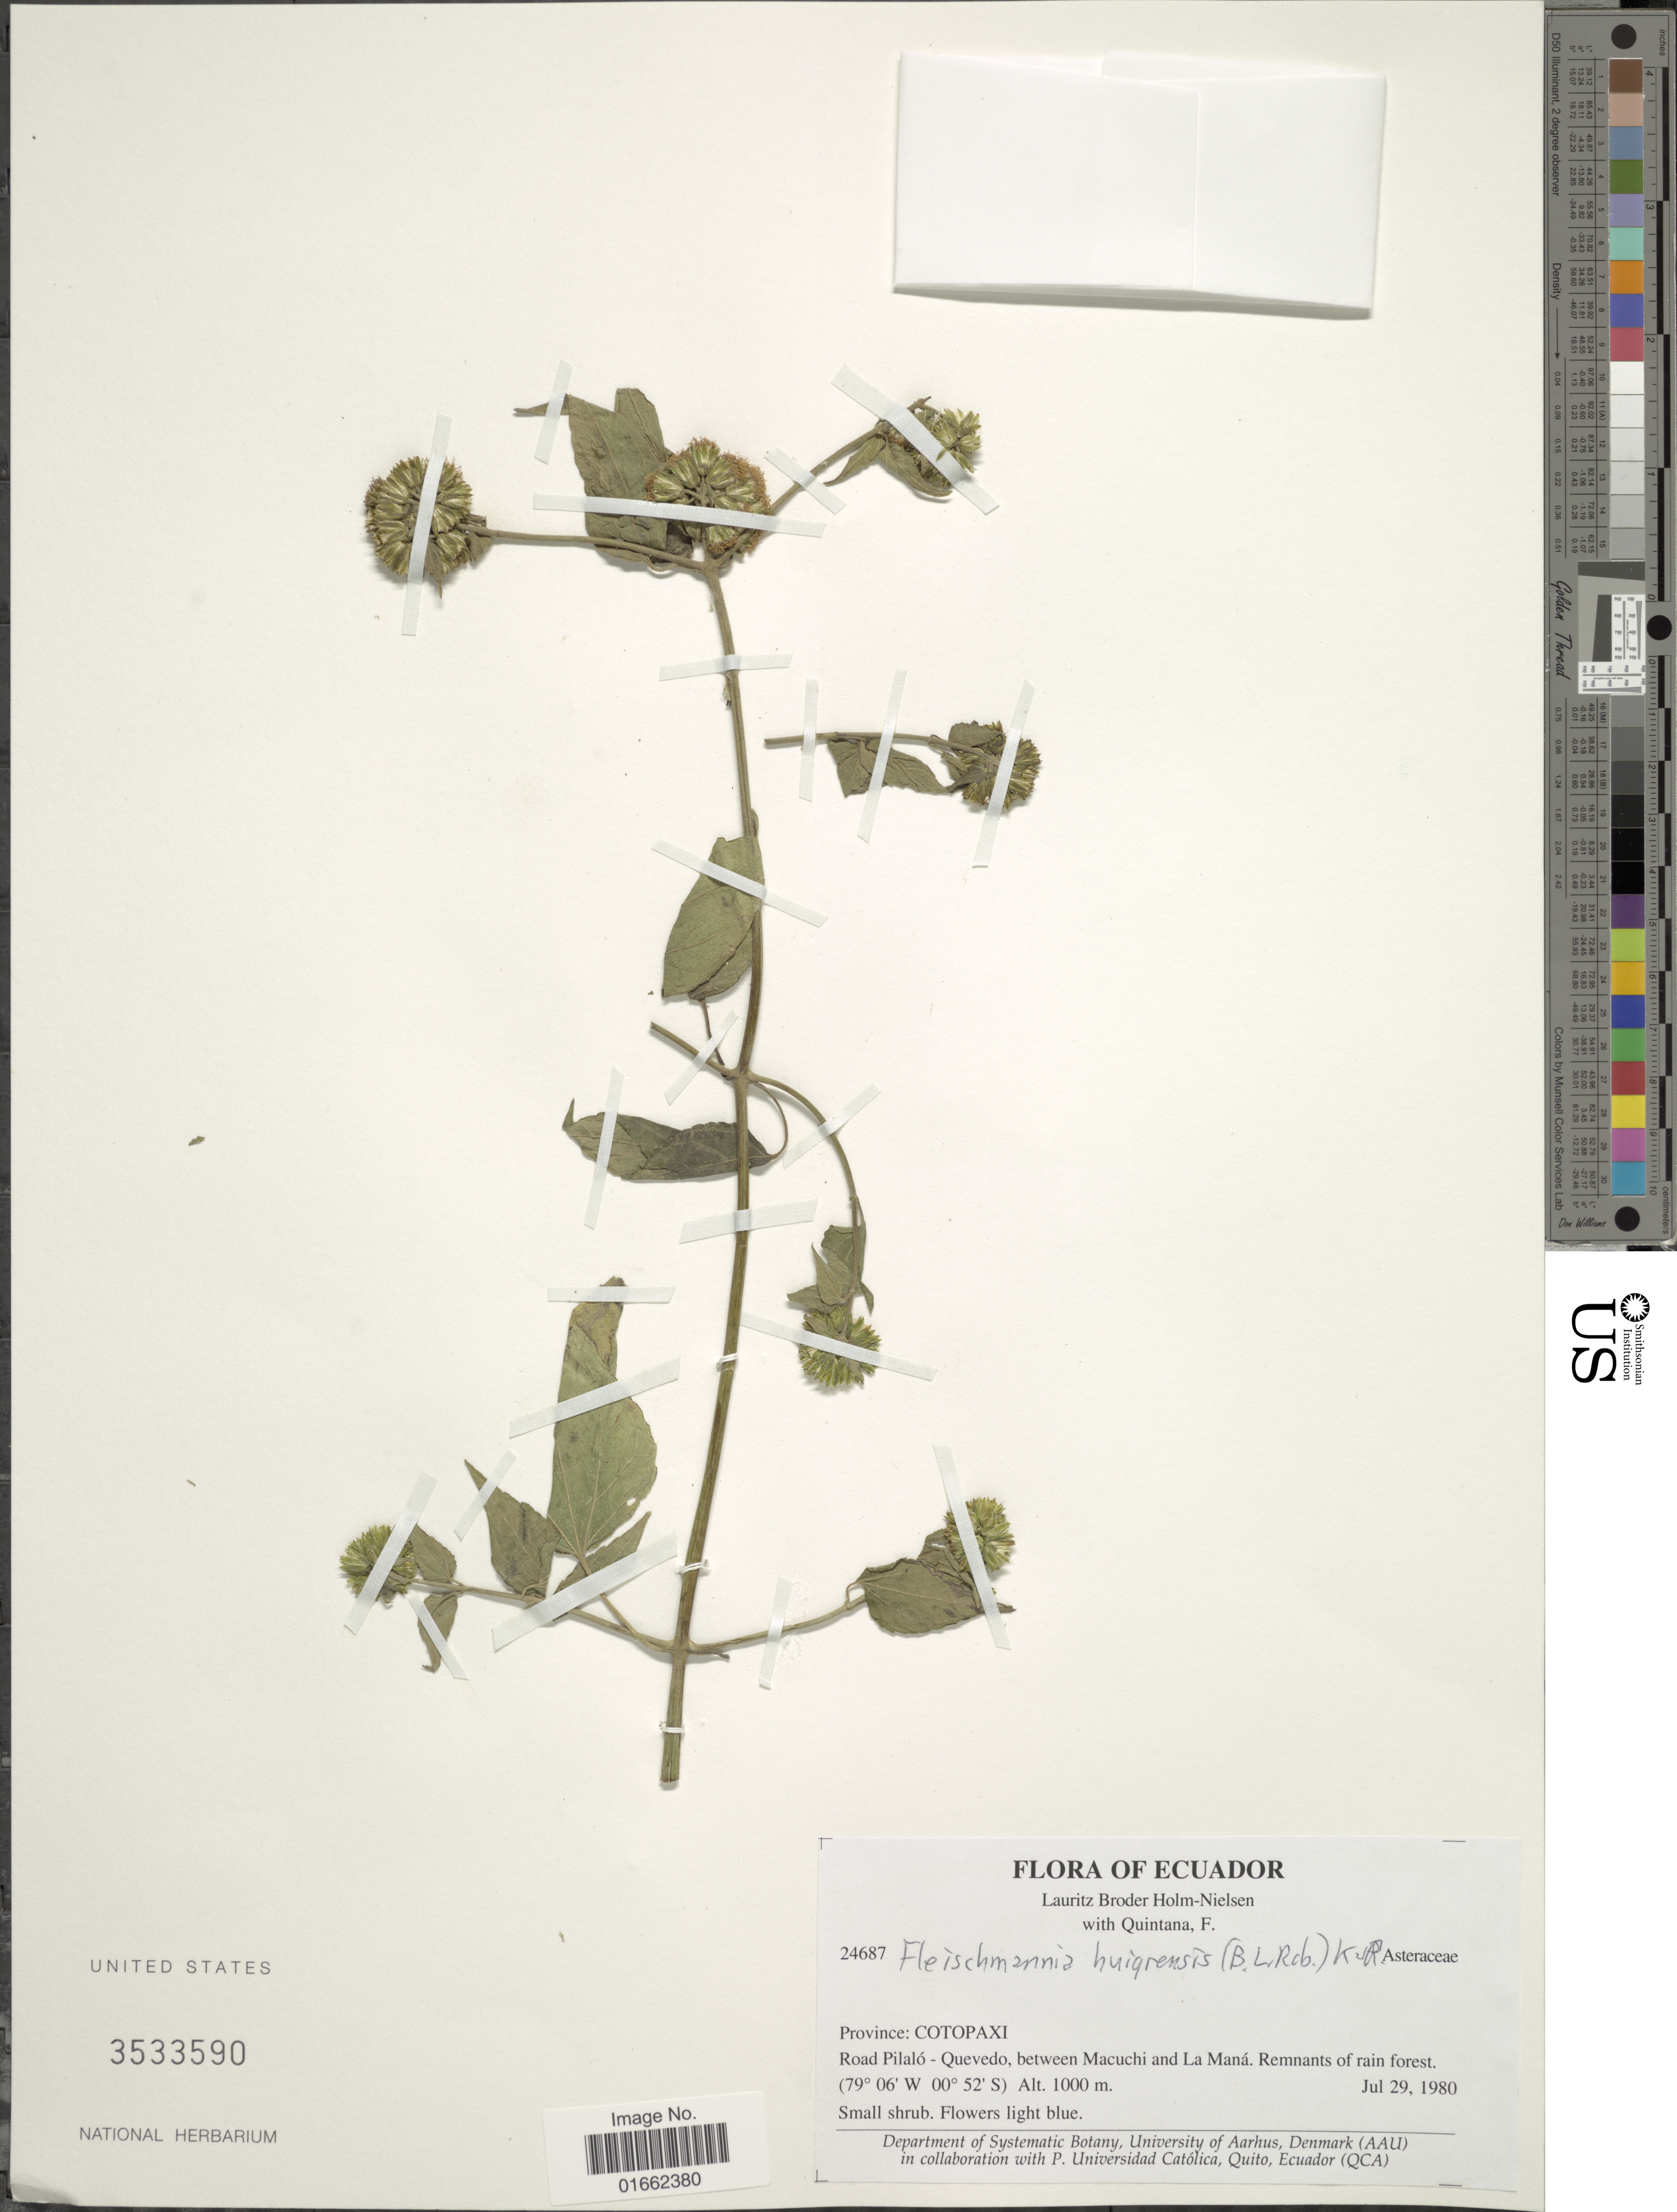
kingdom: Plantae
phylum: Tracheophyta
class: Magnoliopsida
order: Asterales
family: Asteraceae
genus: Fleischmannia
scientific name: Fleischmannia obscurifolia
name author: (Hieron.) R.M. King & H. Rob.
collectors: L. B. Holm-Nielsen & F. Quintana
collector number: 24687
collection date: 1980-07-29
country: Ecuador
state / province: Cotopaxi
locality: Province: Cotopaxi. Road Pilaló - Quevedo, between Macuchi and La Maná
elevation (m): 1000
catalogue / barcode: US 3533590